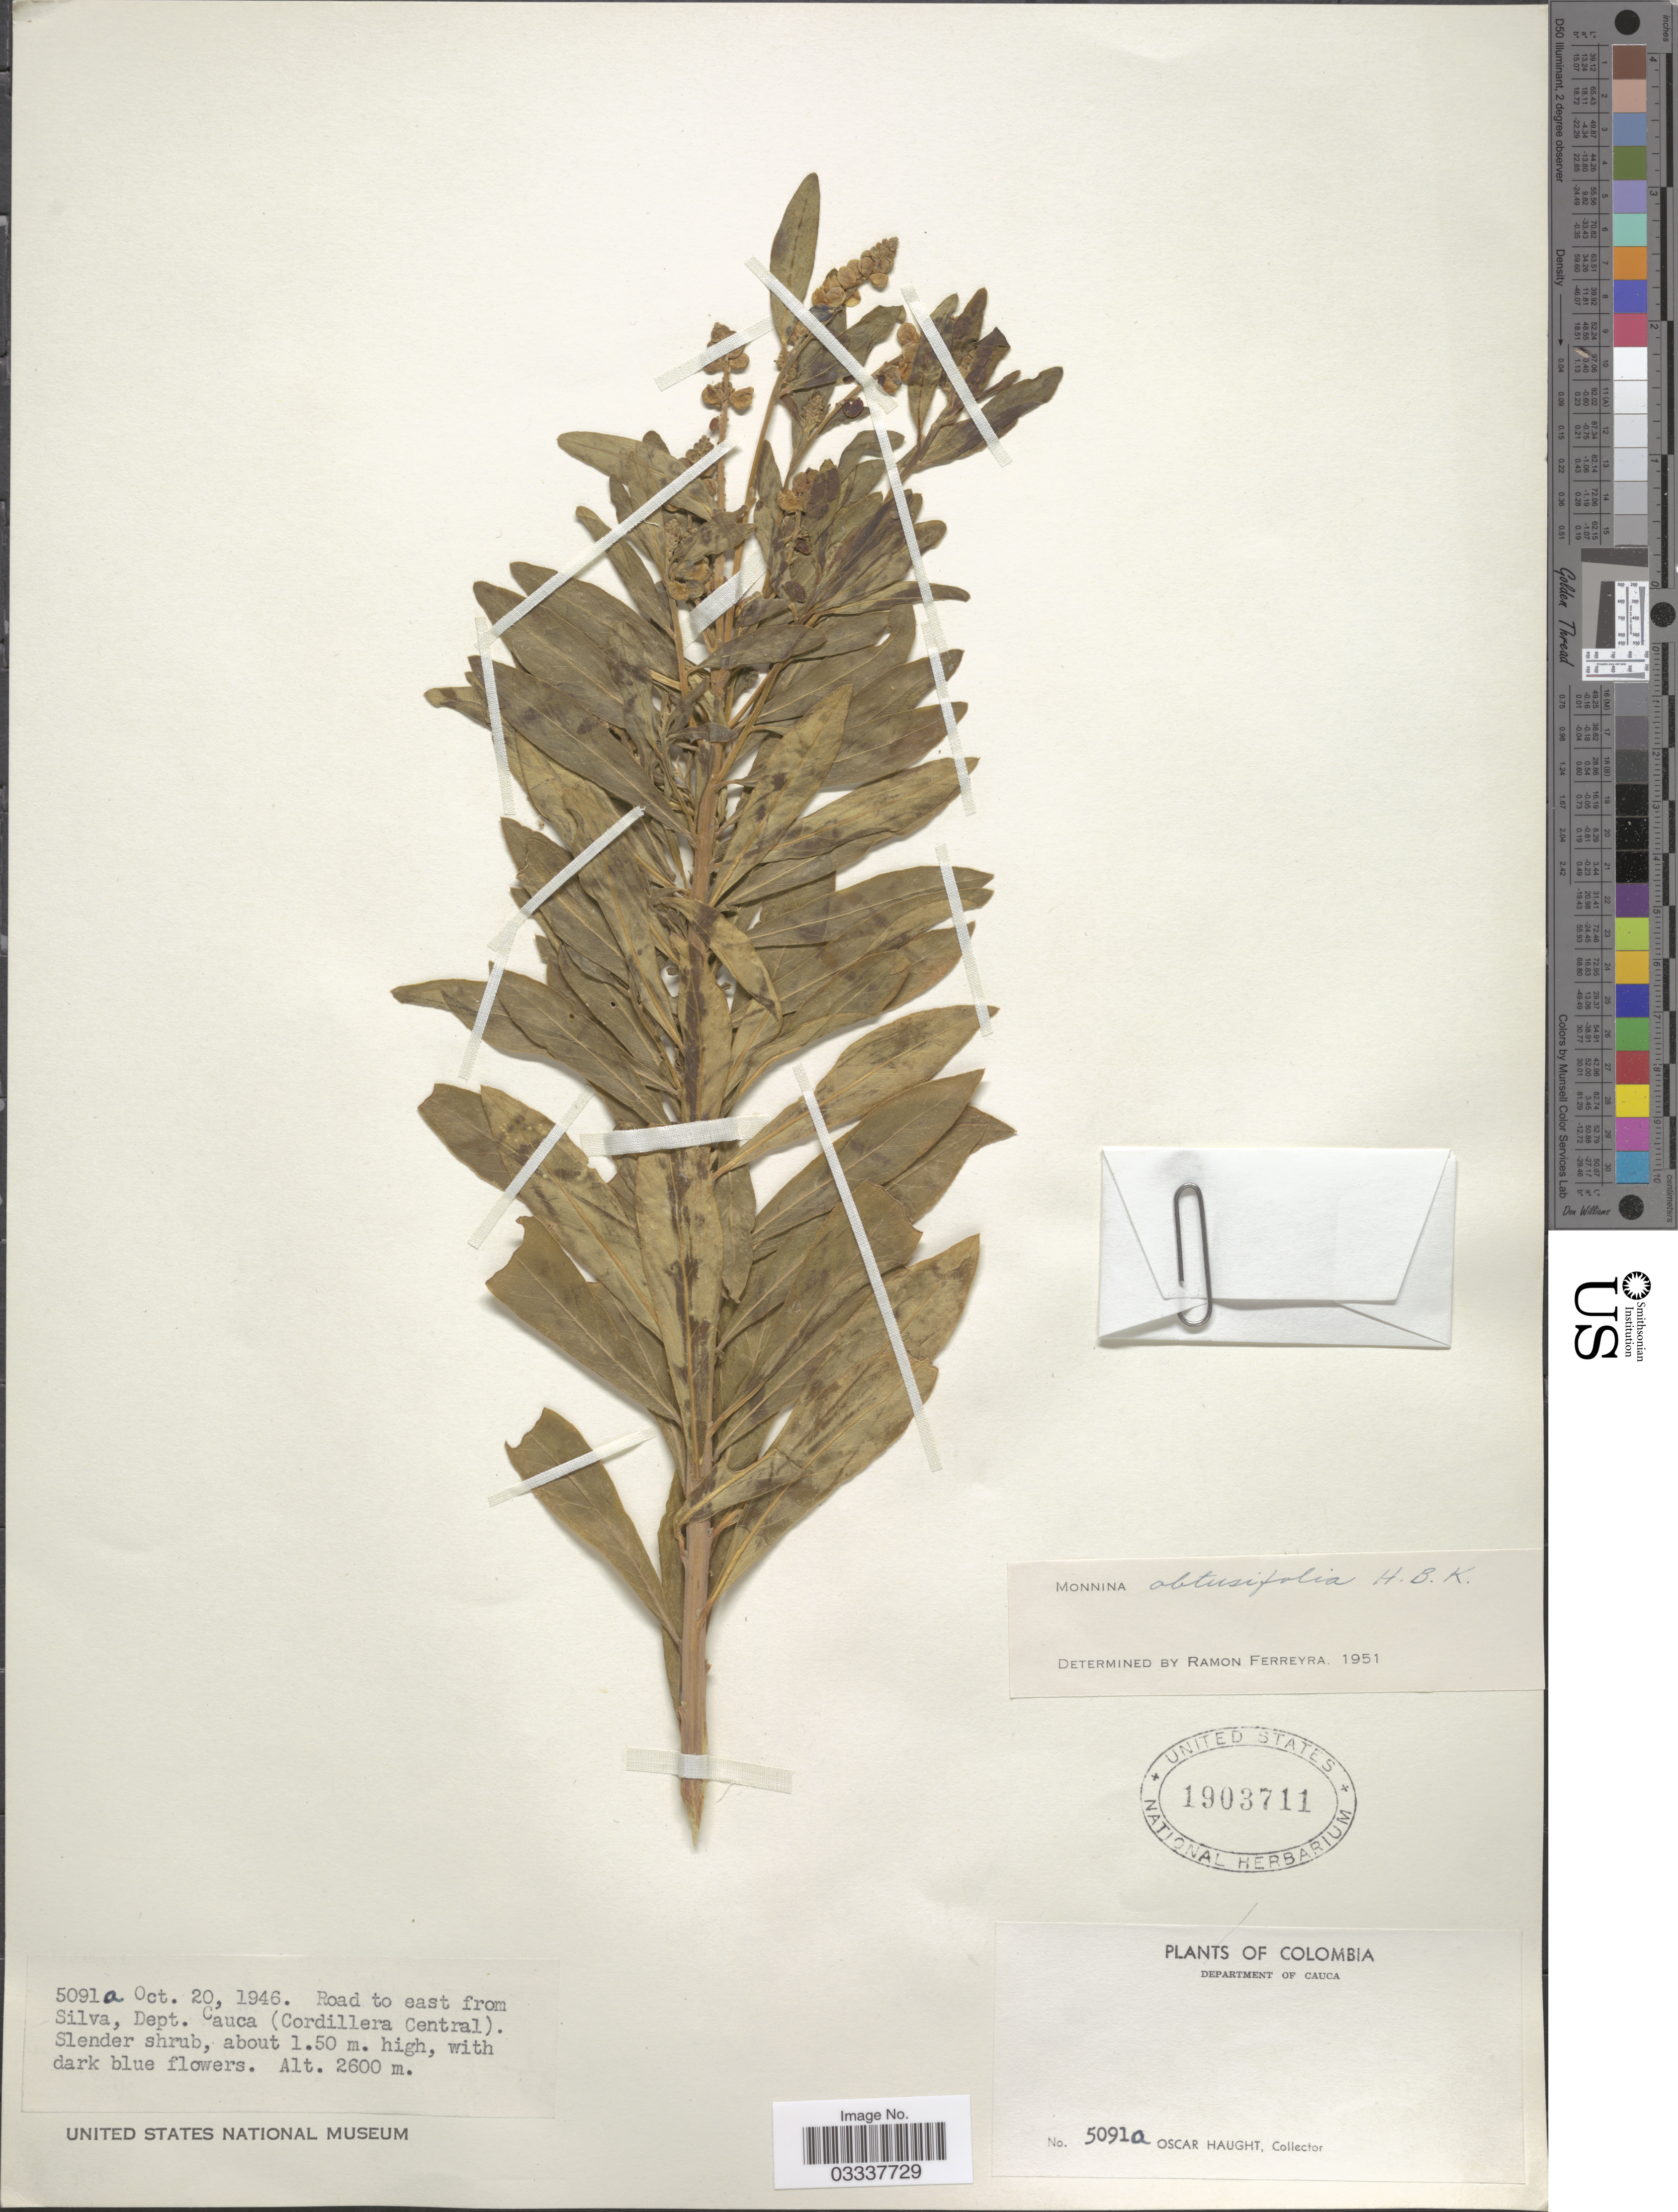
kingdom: Plantae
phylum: Tracheophyta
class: Magnoliopsida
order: Fabales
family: Polygalaceae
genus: Monnina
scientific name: Monnina phillyreoides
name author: (Bonpl.) B. Eriksen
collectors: O. L. Haught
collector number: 5091a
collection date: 1946-10-20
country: Colombia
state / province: Cauca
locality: Road to east from Silva, Department of Cauca (Cordillera Central).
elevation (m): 2600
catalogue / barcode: US 1903711